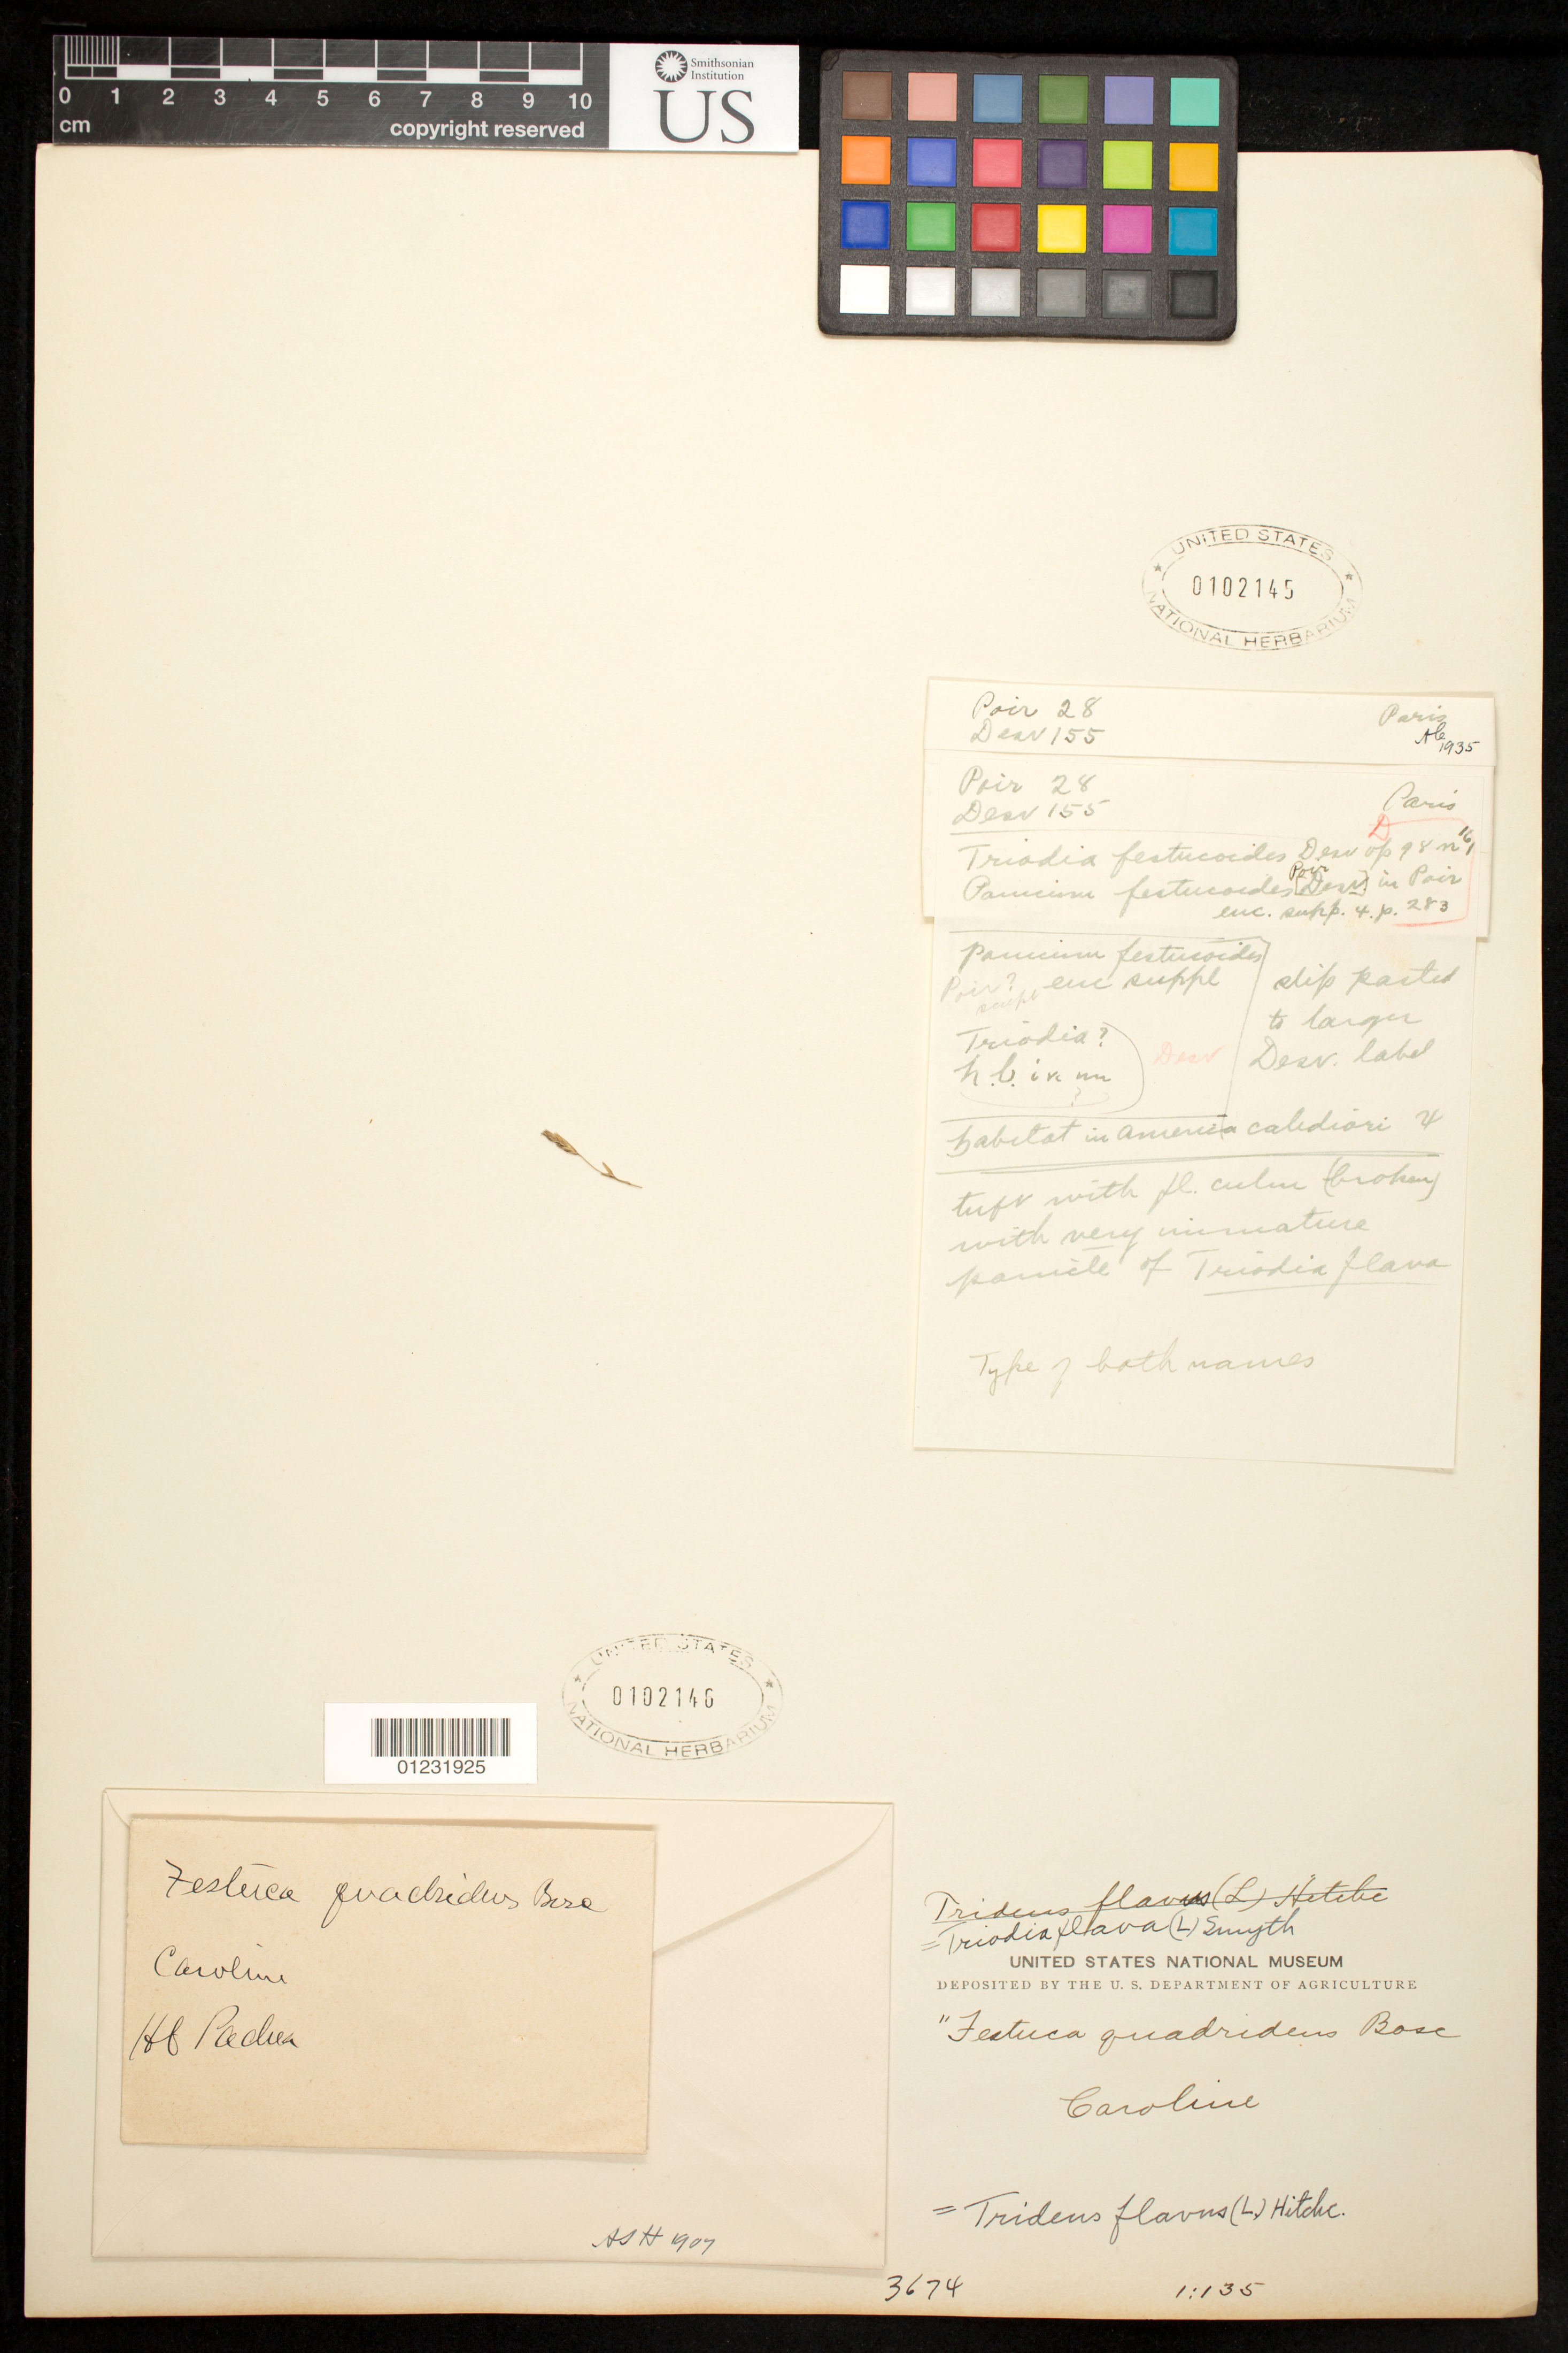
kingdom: Plantae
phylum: Tracheophyta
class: Liliopsida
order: Poales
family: Poaceae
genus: Festuca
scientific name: Festuca quadridens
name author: Poir.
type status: Type Collection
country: United States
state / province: North Carolina / South Carolina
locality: "Carolina". Cett plante croit a la Caroline.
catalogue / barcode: US 102146